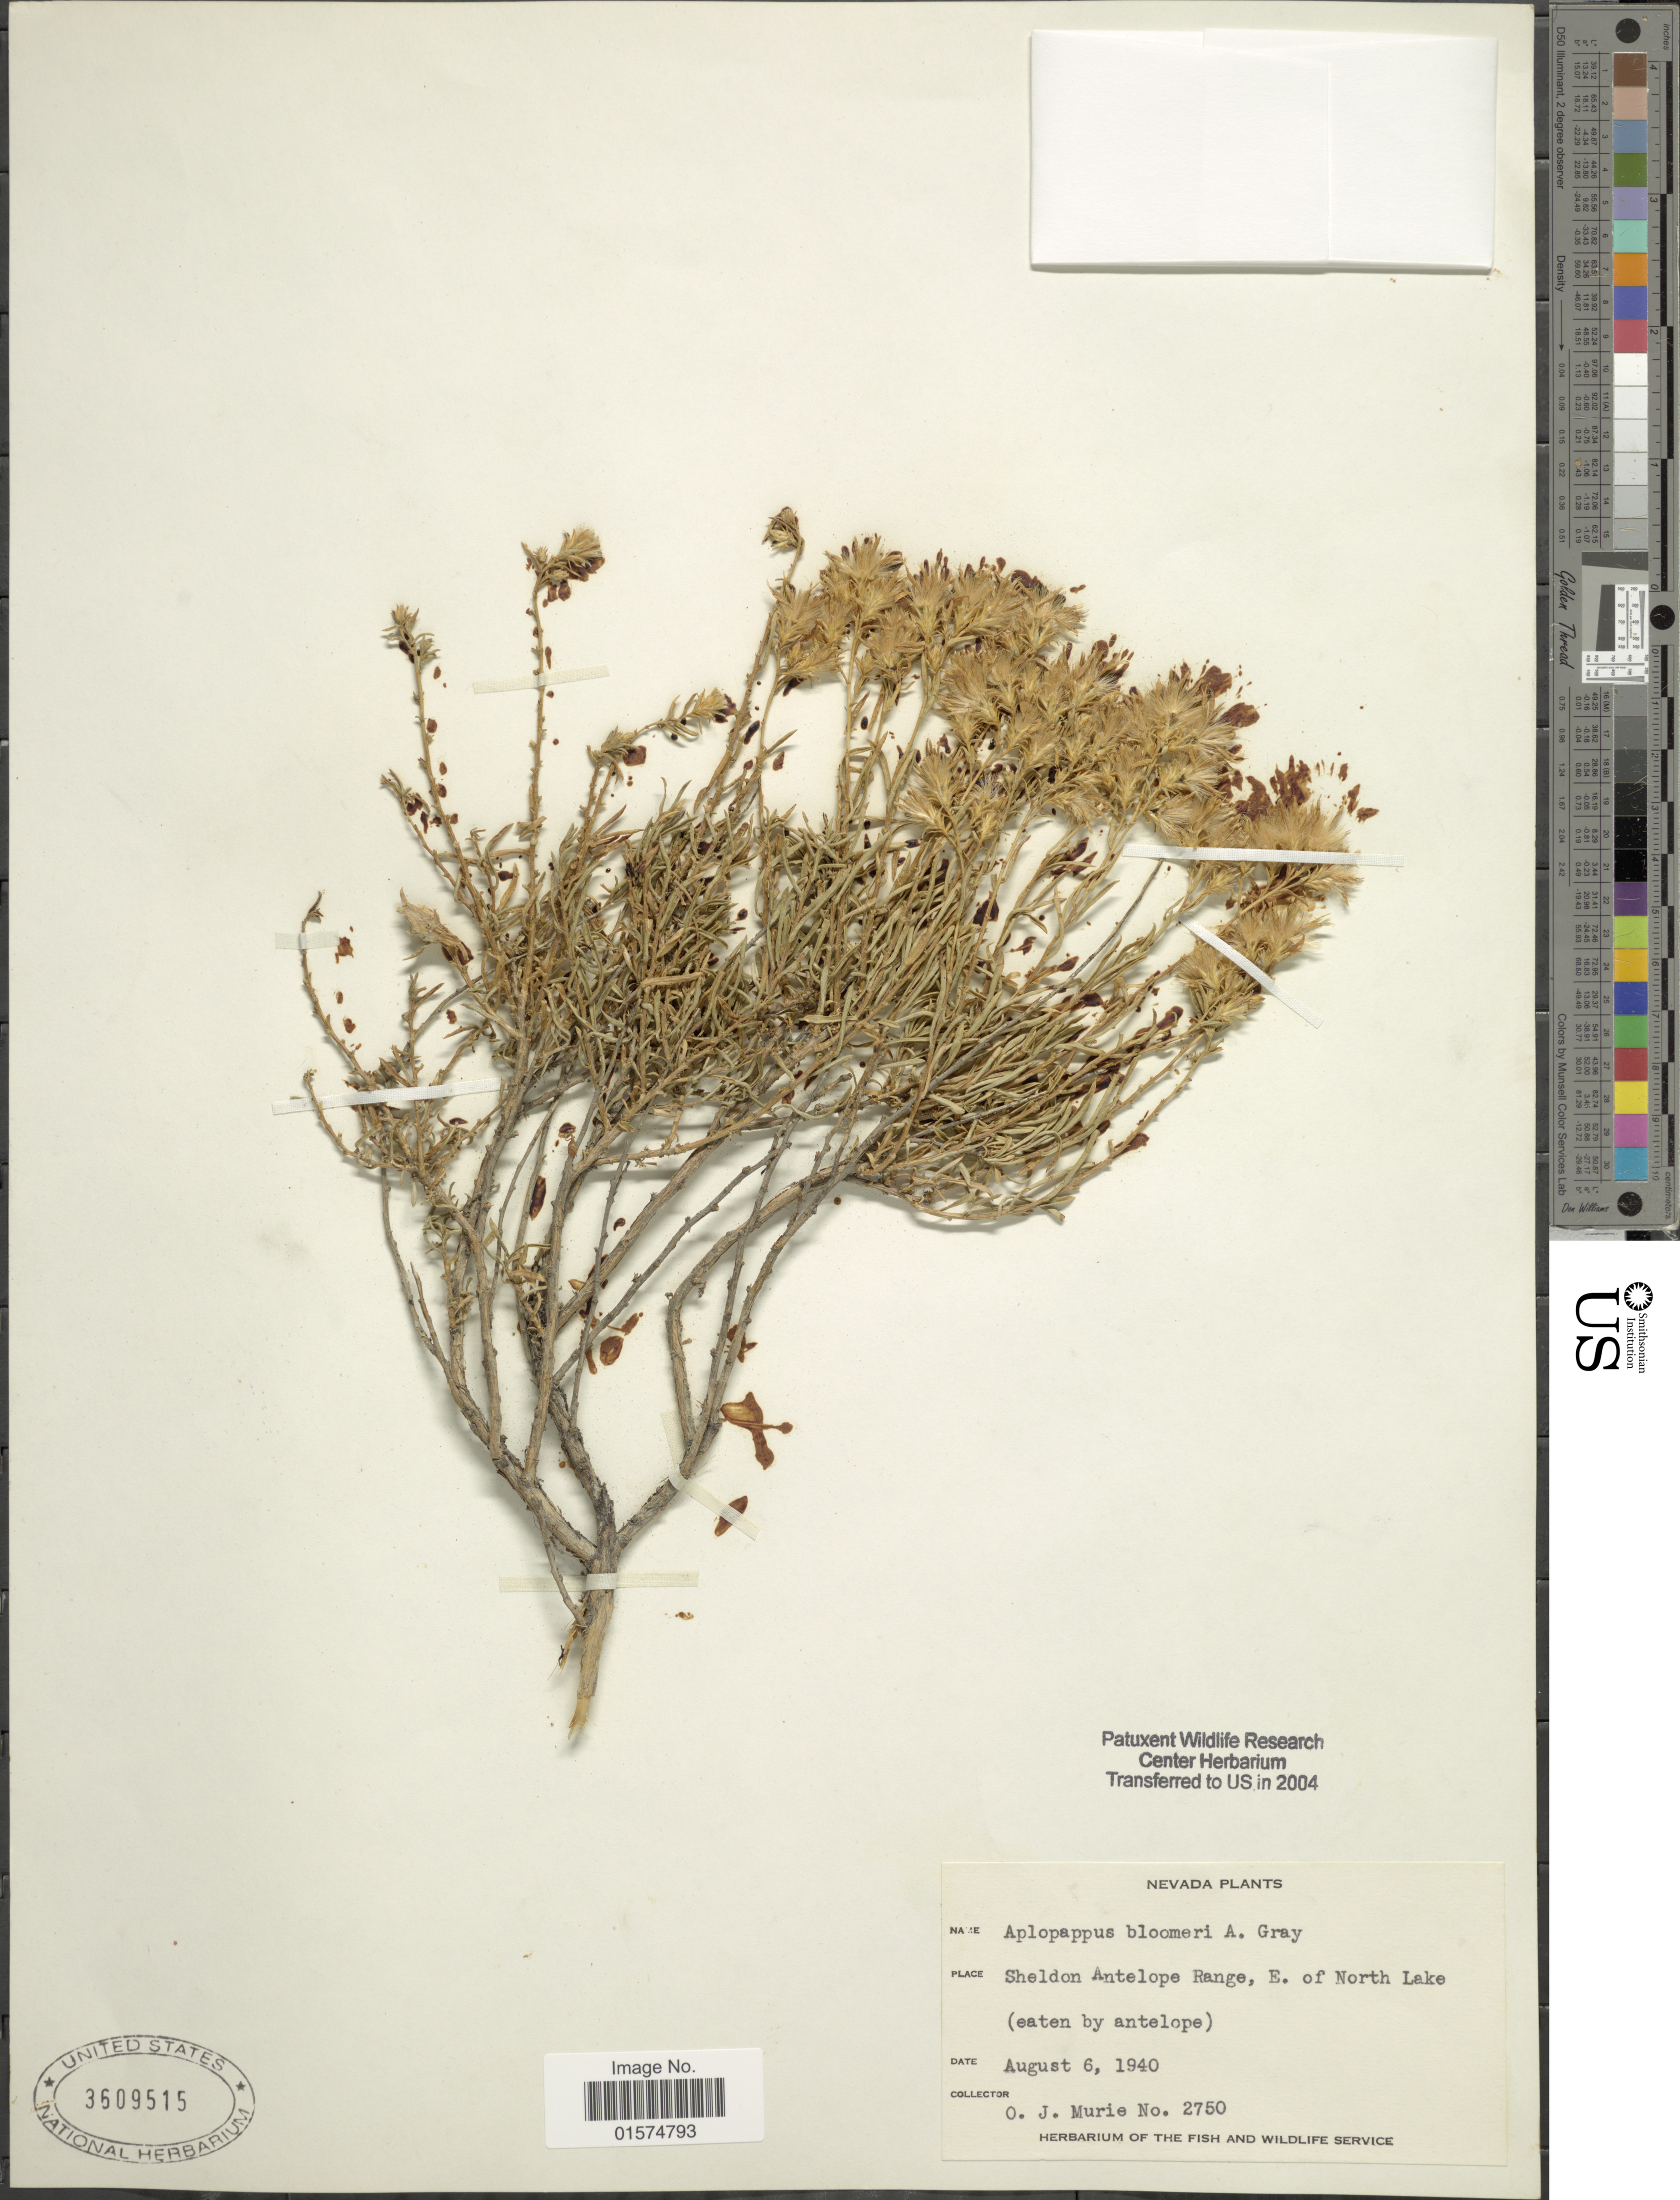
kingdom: Plantae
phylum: Tracheophyta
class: Magnoliopsida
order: Asterales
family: Asteraceae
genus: Ericameria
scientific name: Ericameria bloomeri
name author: (A. Gray) J.F. Macbr.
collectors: O. Murie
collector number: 2750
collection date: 1940-08-06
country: United States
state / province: Nevada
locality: Sheldon Antelope Range, E. of North Lake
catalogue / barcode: US 3609515